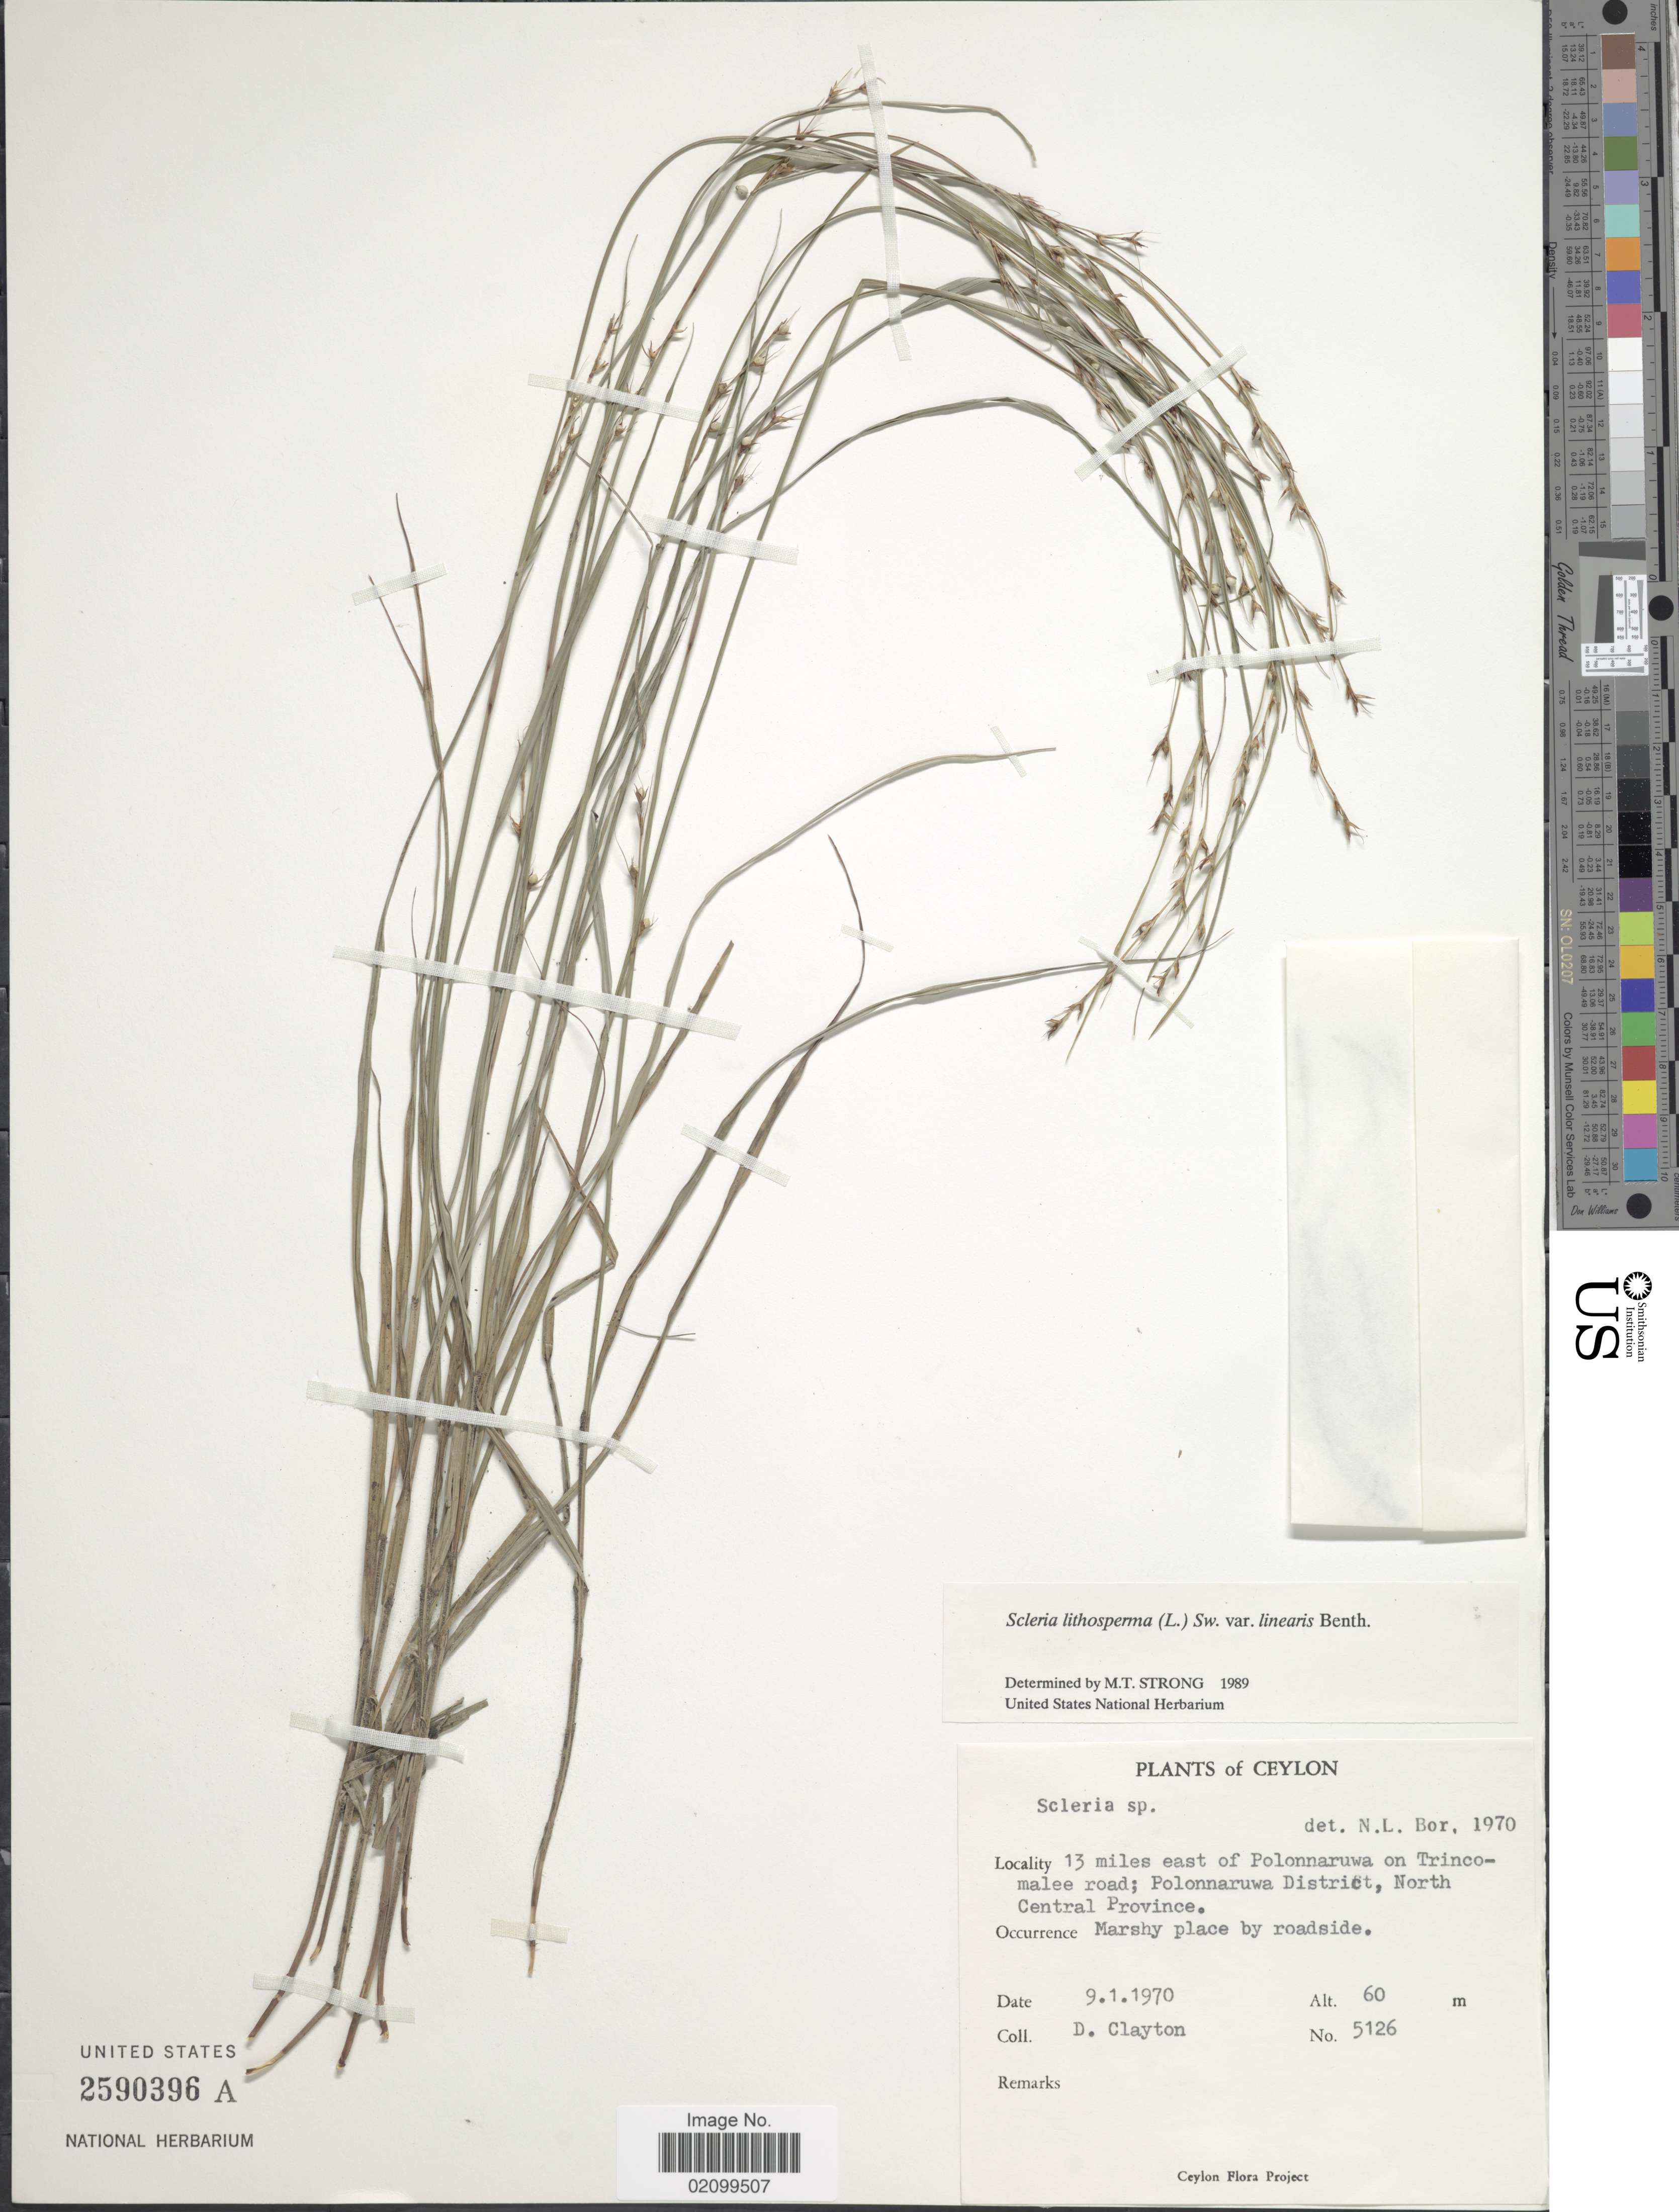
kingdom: Plantae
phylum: Tracheophyta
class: Liliopsida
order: Poales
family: Cyperaceae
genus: Scleria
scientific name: Scleria lithosperma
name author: (L.) Sw.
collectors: D. Clayton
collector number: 5126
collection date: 1970-01-09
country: Sri Lanka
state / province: North Central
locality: Ceylon. 13 miles east of Polonnaruwa on Trincomalee road; Polonnaruwa District, North Central Province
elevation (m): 60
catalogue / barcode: US 2590396A